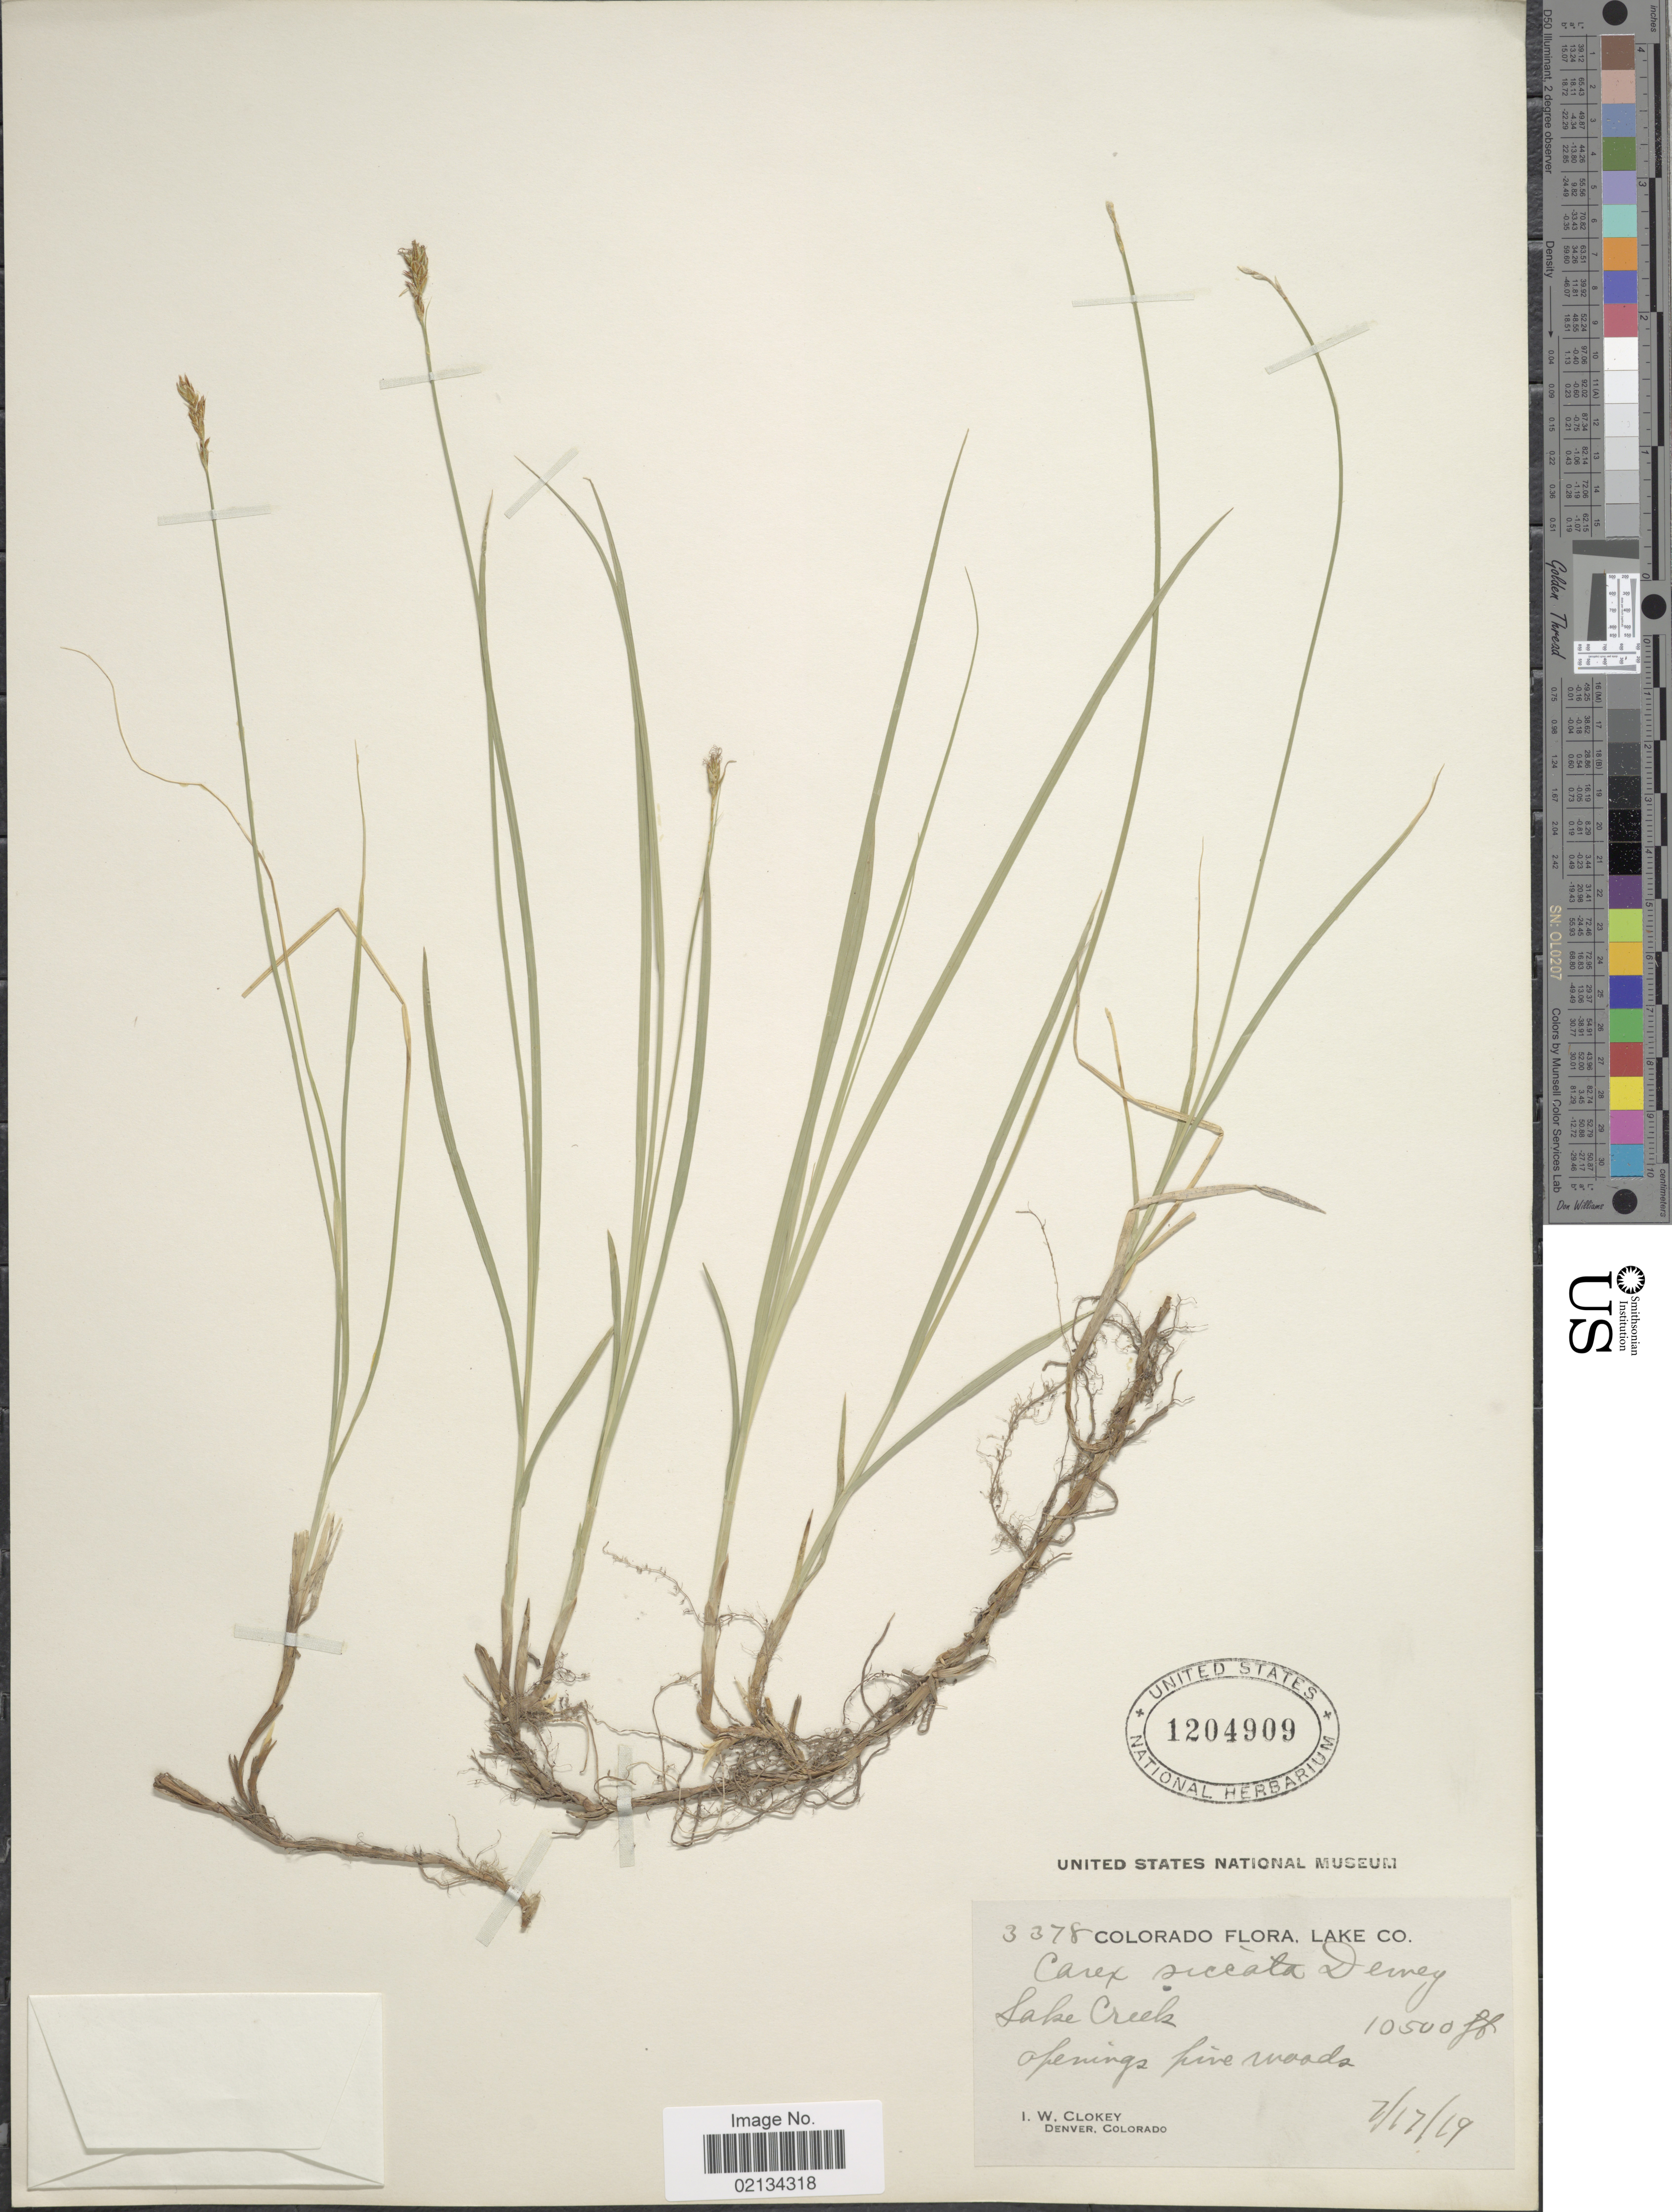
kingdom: Plantae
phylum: Tracheophyta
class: Liliopsida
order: Poales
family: Cyperaceae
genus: Carex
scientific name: Carex siccata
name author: Dewey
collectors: I. W. Clokey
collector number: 3378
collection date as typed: Transcribed d/m/y: 17/7/19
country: United States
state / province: Colorado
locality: Lake Co., Lake Creek, openings five woods.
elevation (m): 3200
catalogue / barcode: US 1204909